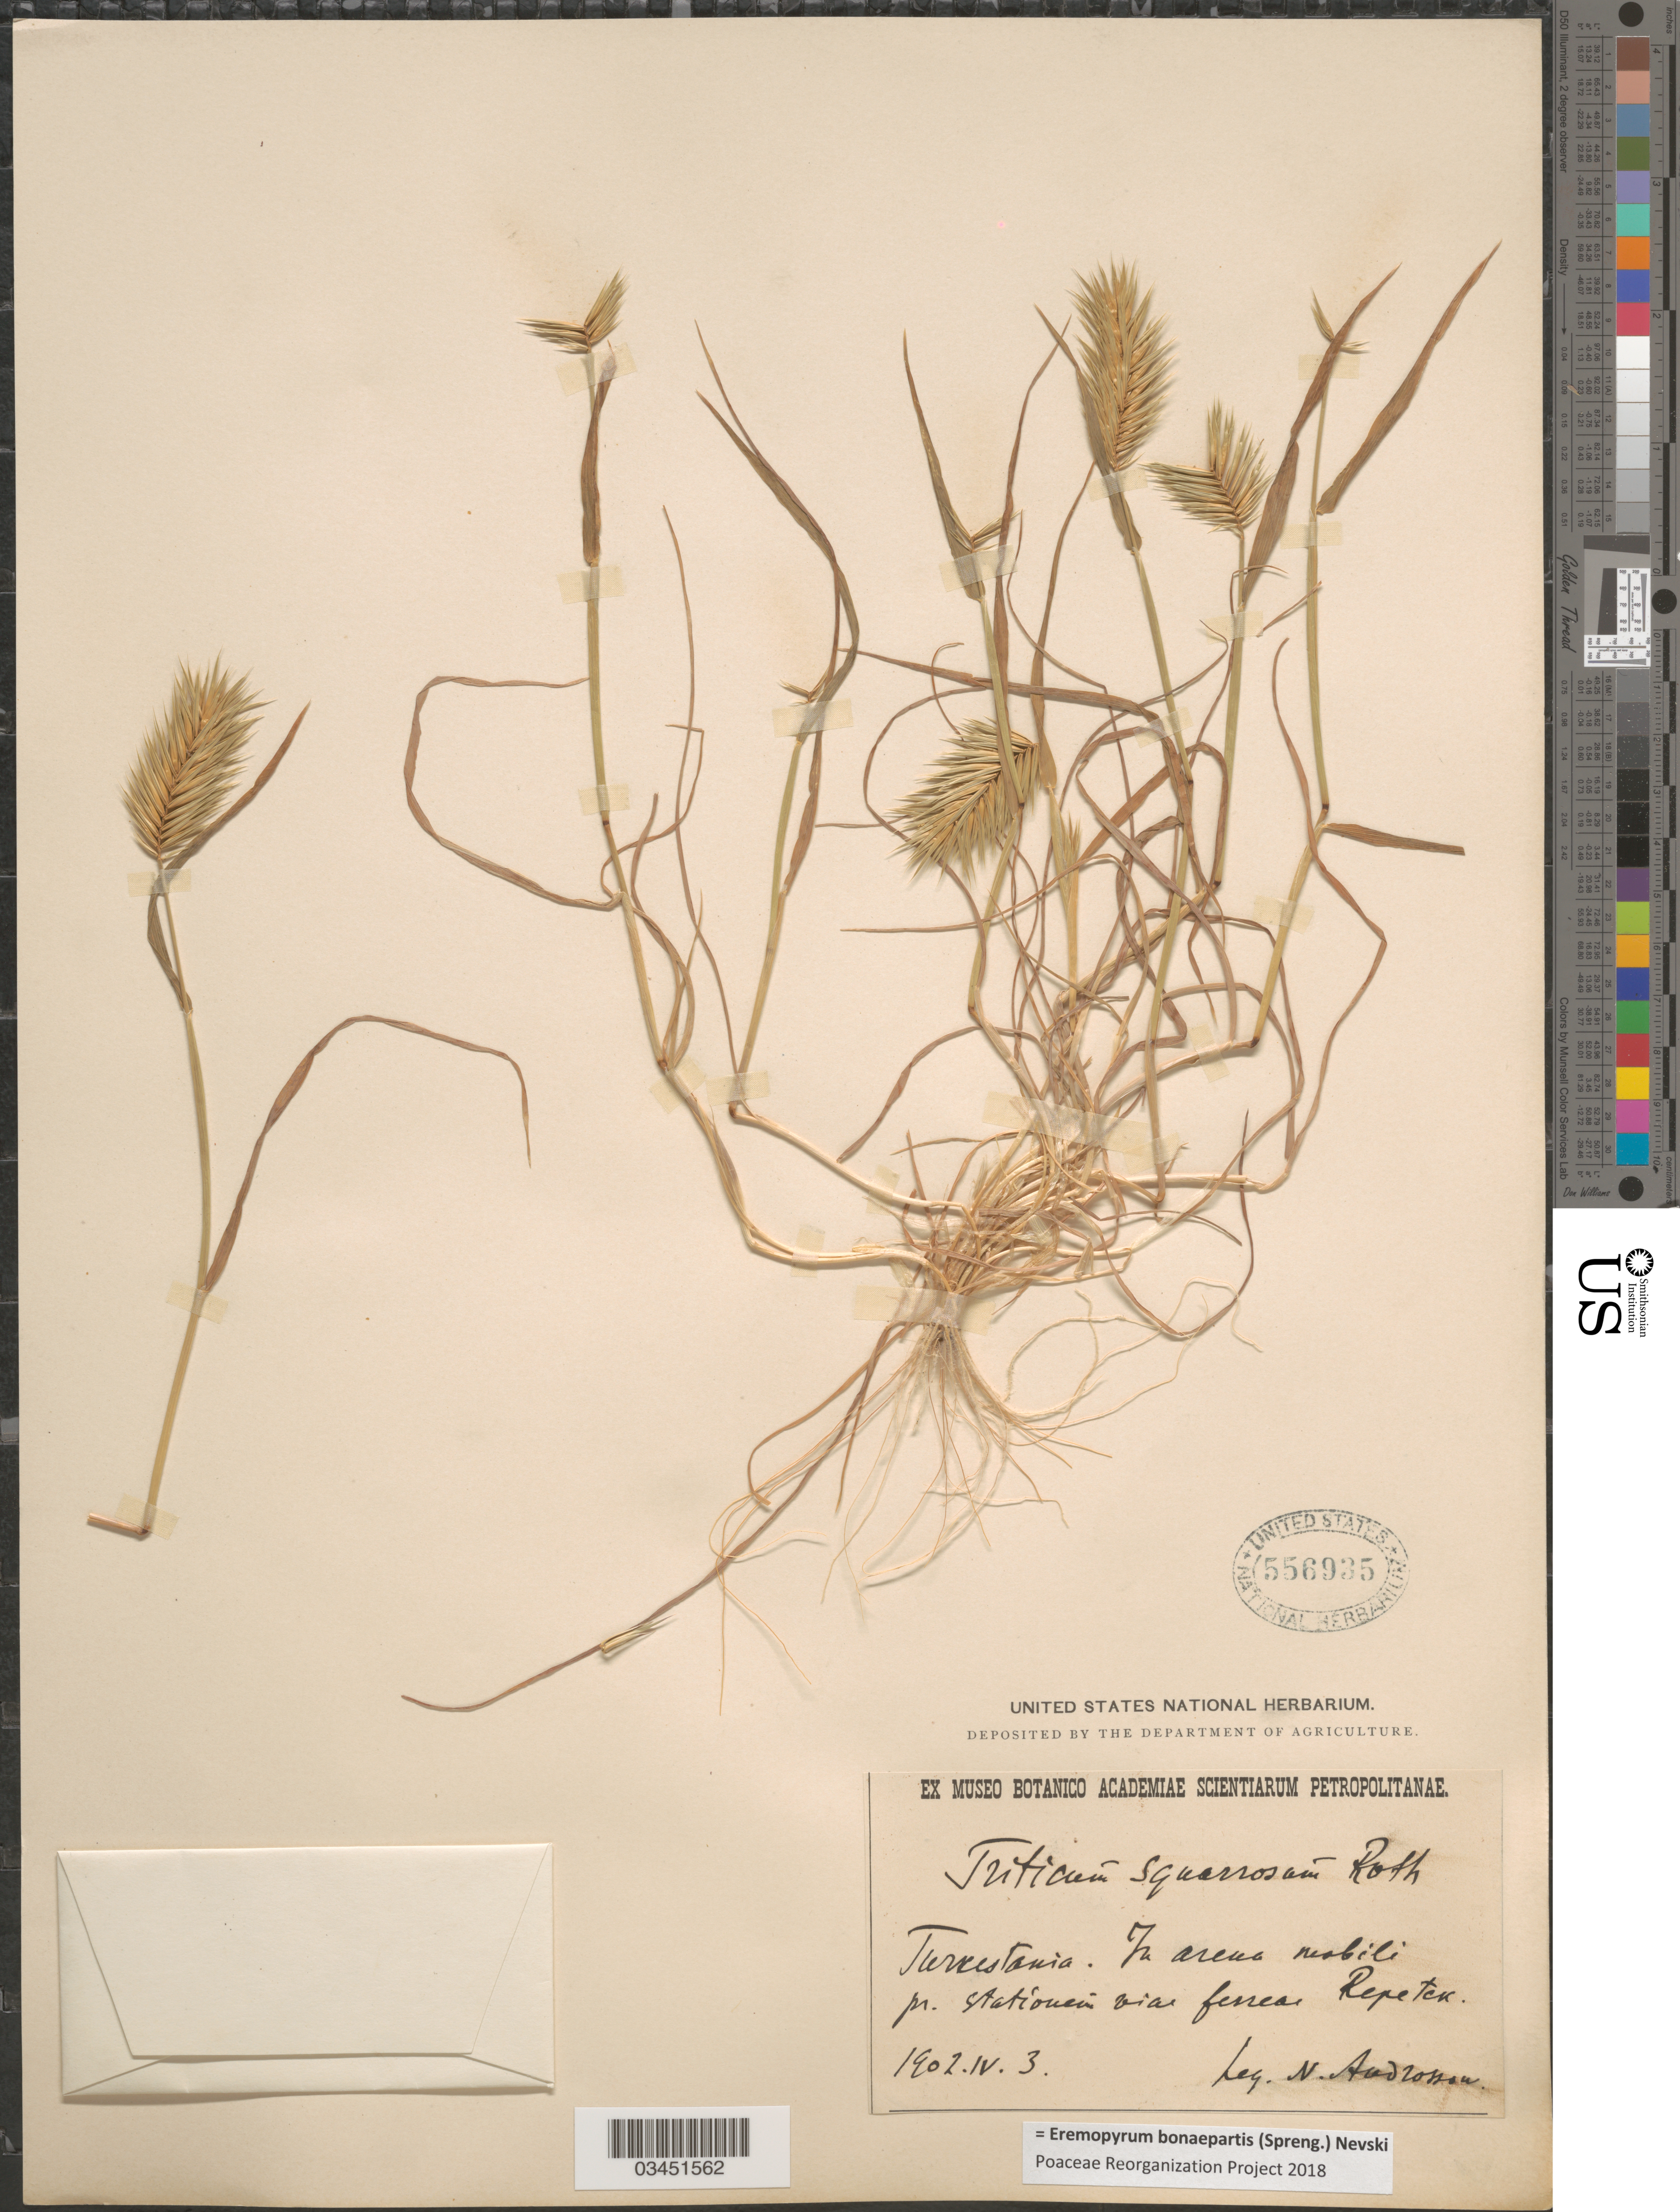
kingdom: Plantae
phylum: Tracheophyta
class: Liliopsida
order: Poales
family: Poaceae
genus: Eremopyrum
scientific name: Eremopyrum bonaepartis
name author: (Spreng.) Nevski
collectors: N. Androssov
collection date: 1902-04-03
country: Turkmenistan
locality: Turkestania. In areno mobili pr. stationen vias feneo Repetek.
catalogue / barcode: US 556935